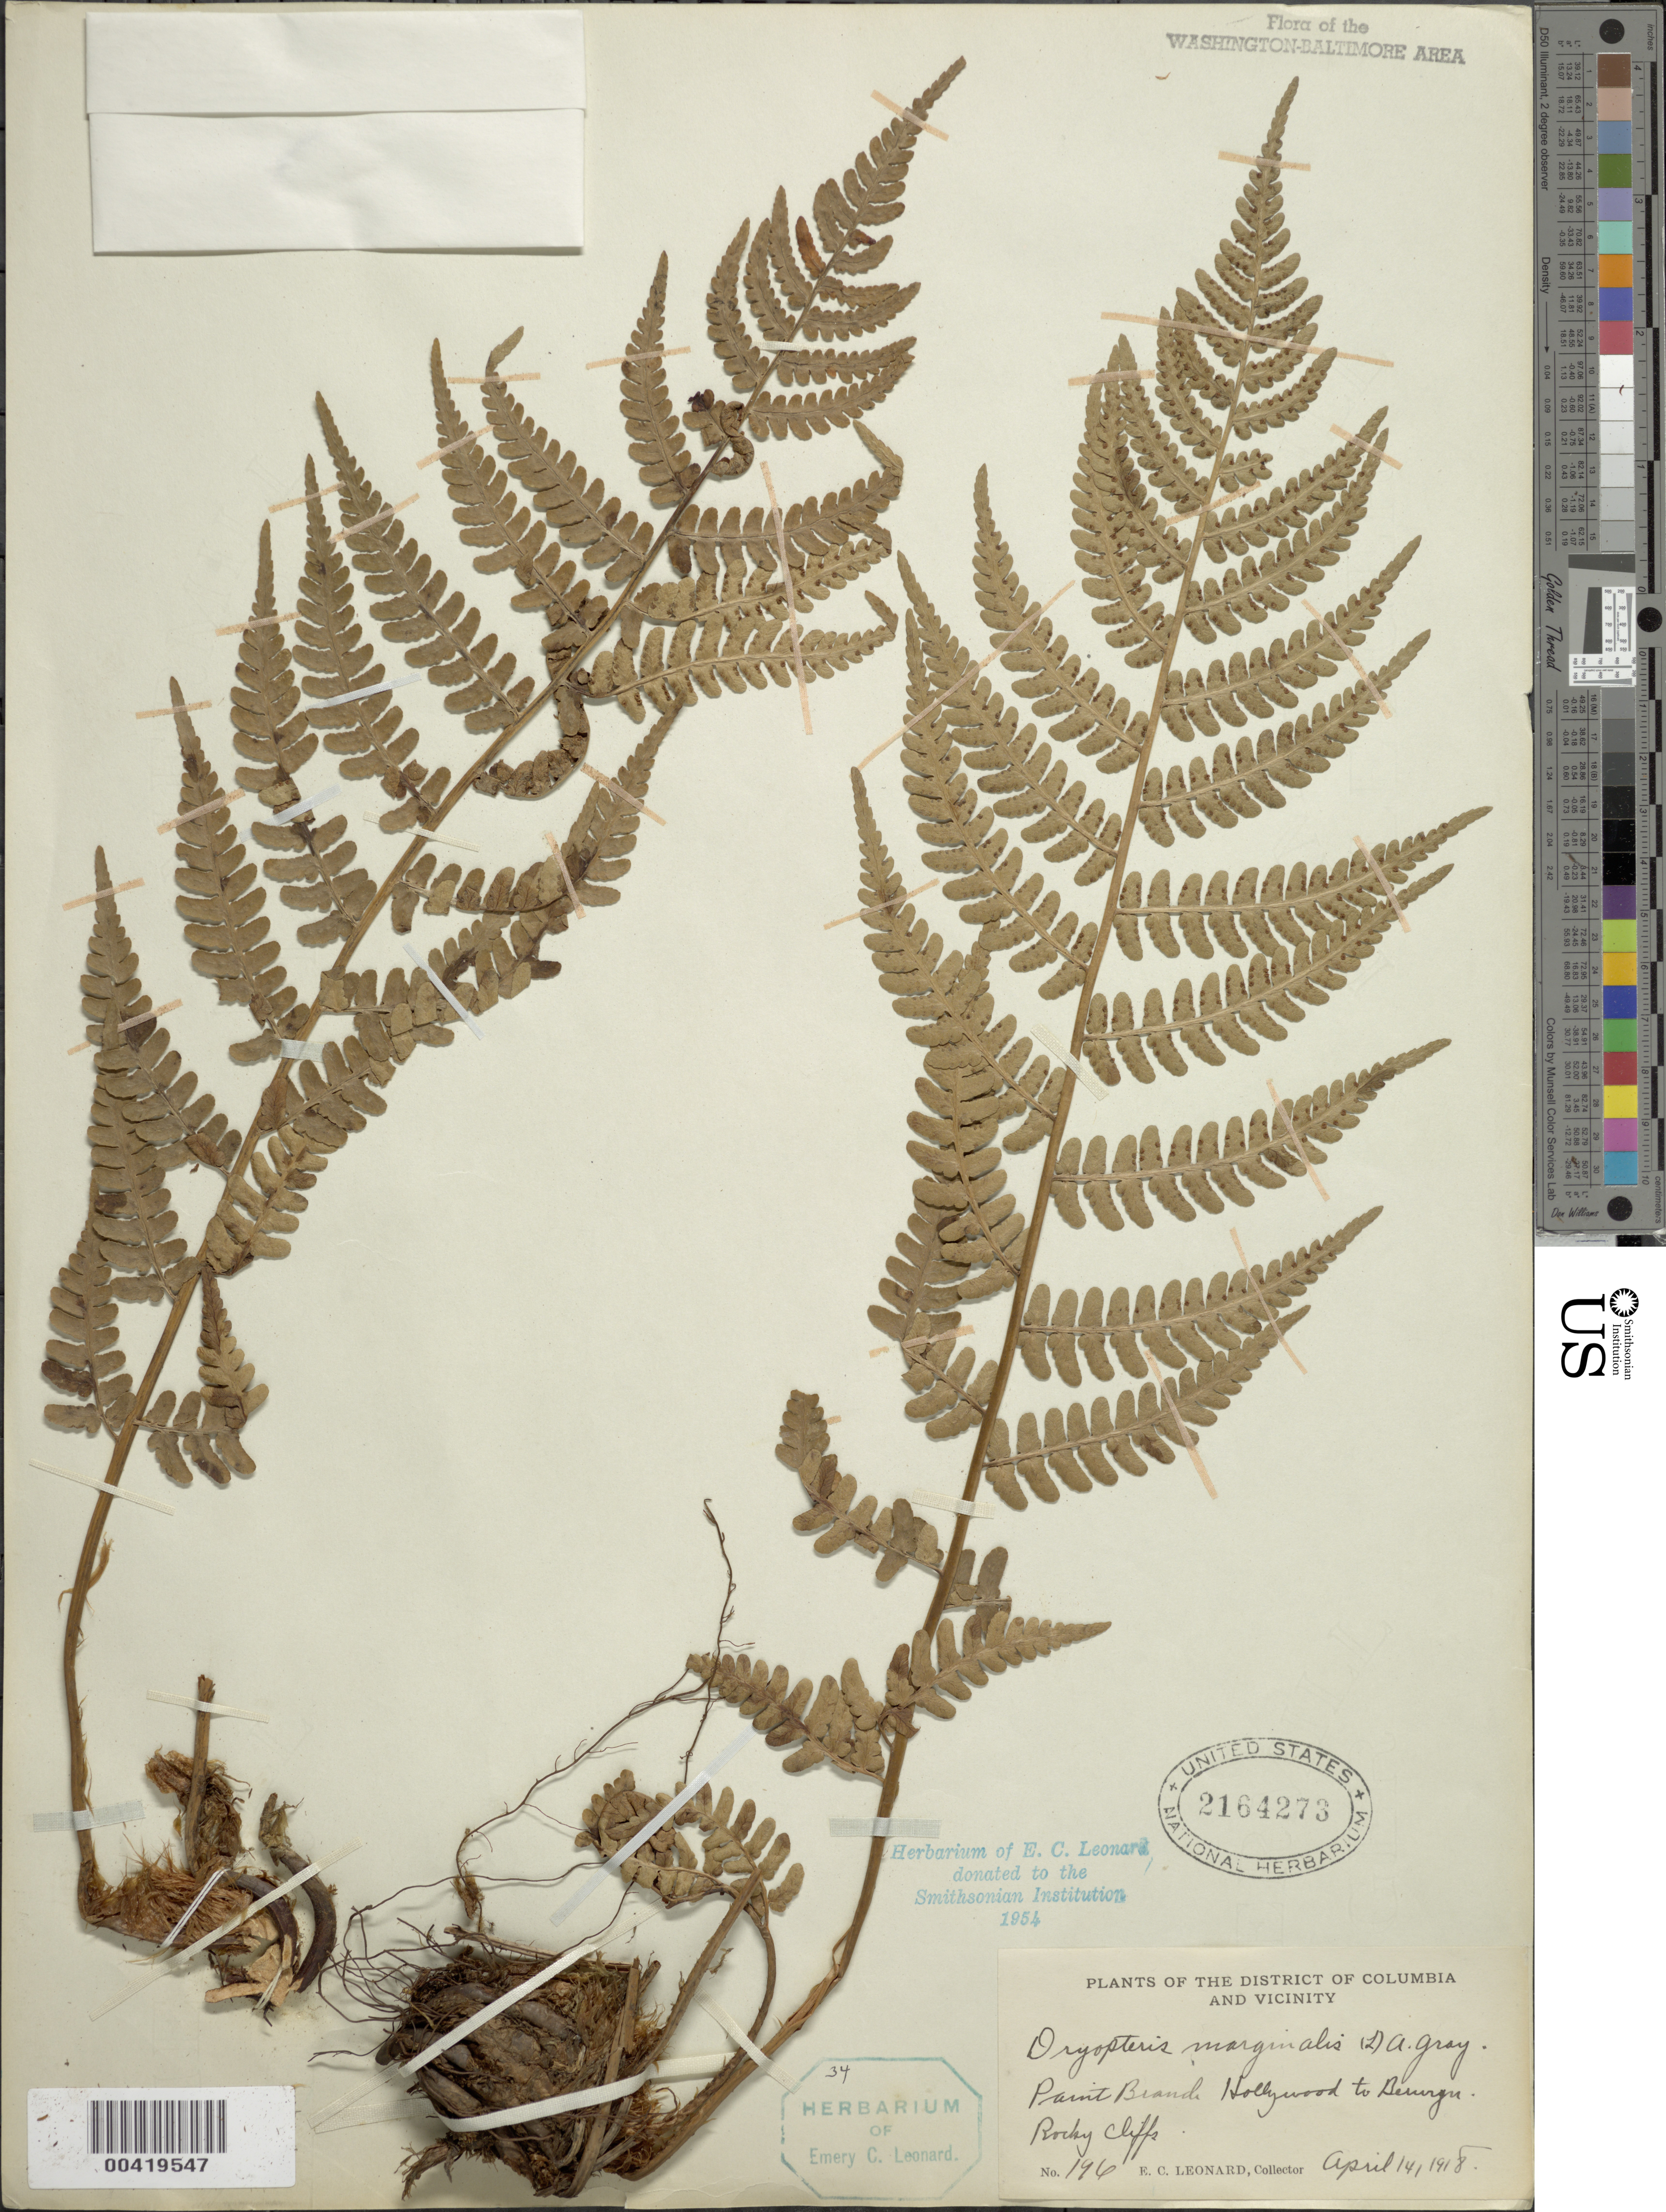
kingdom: Plantae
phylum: Tracheophyta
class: Polypodiopsida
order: Polypodiales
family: Dryopteridaceae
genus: Dryopteris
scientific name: Dryopteris marginalis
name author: (L.) A. Gray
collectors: E. C. Leonard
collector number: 196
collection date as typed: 14 Apr 1918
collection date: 1918-04-14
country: United States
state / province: Maryland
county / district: Prince George's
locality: Paint Branch, Hollywood to Berwyn, Rocky Cliffs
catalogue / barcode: US 2164273